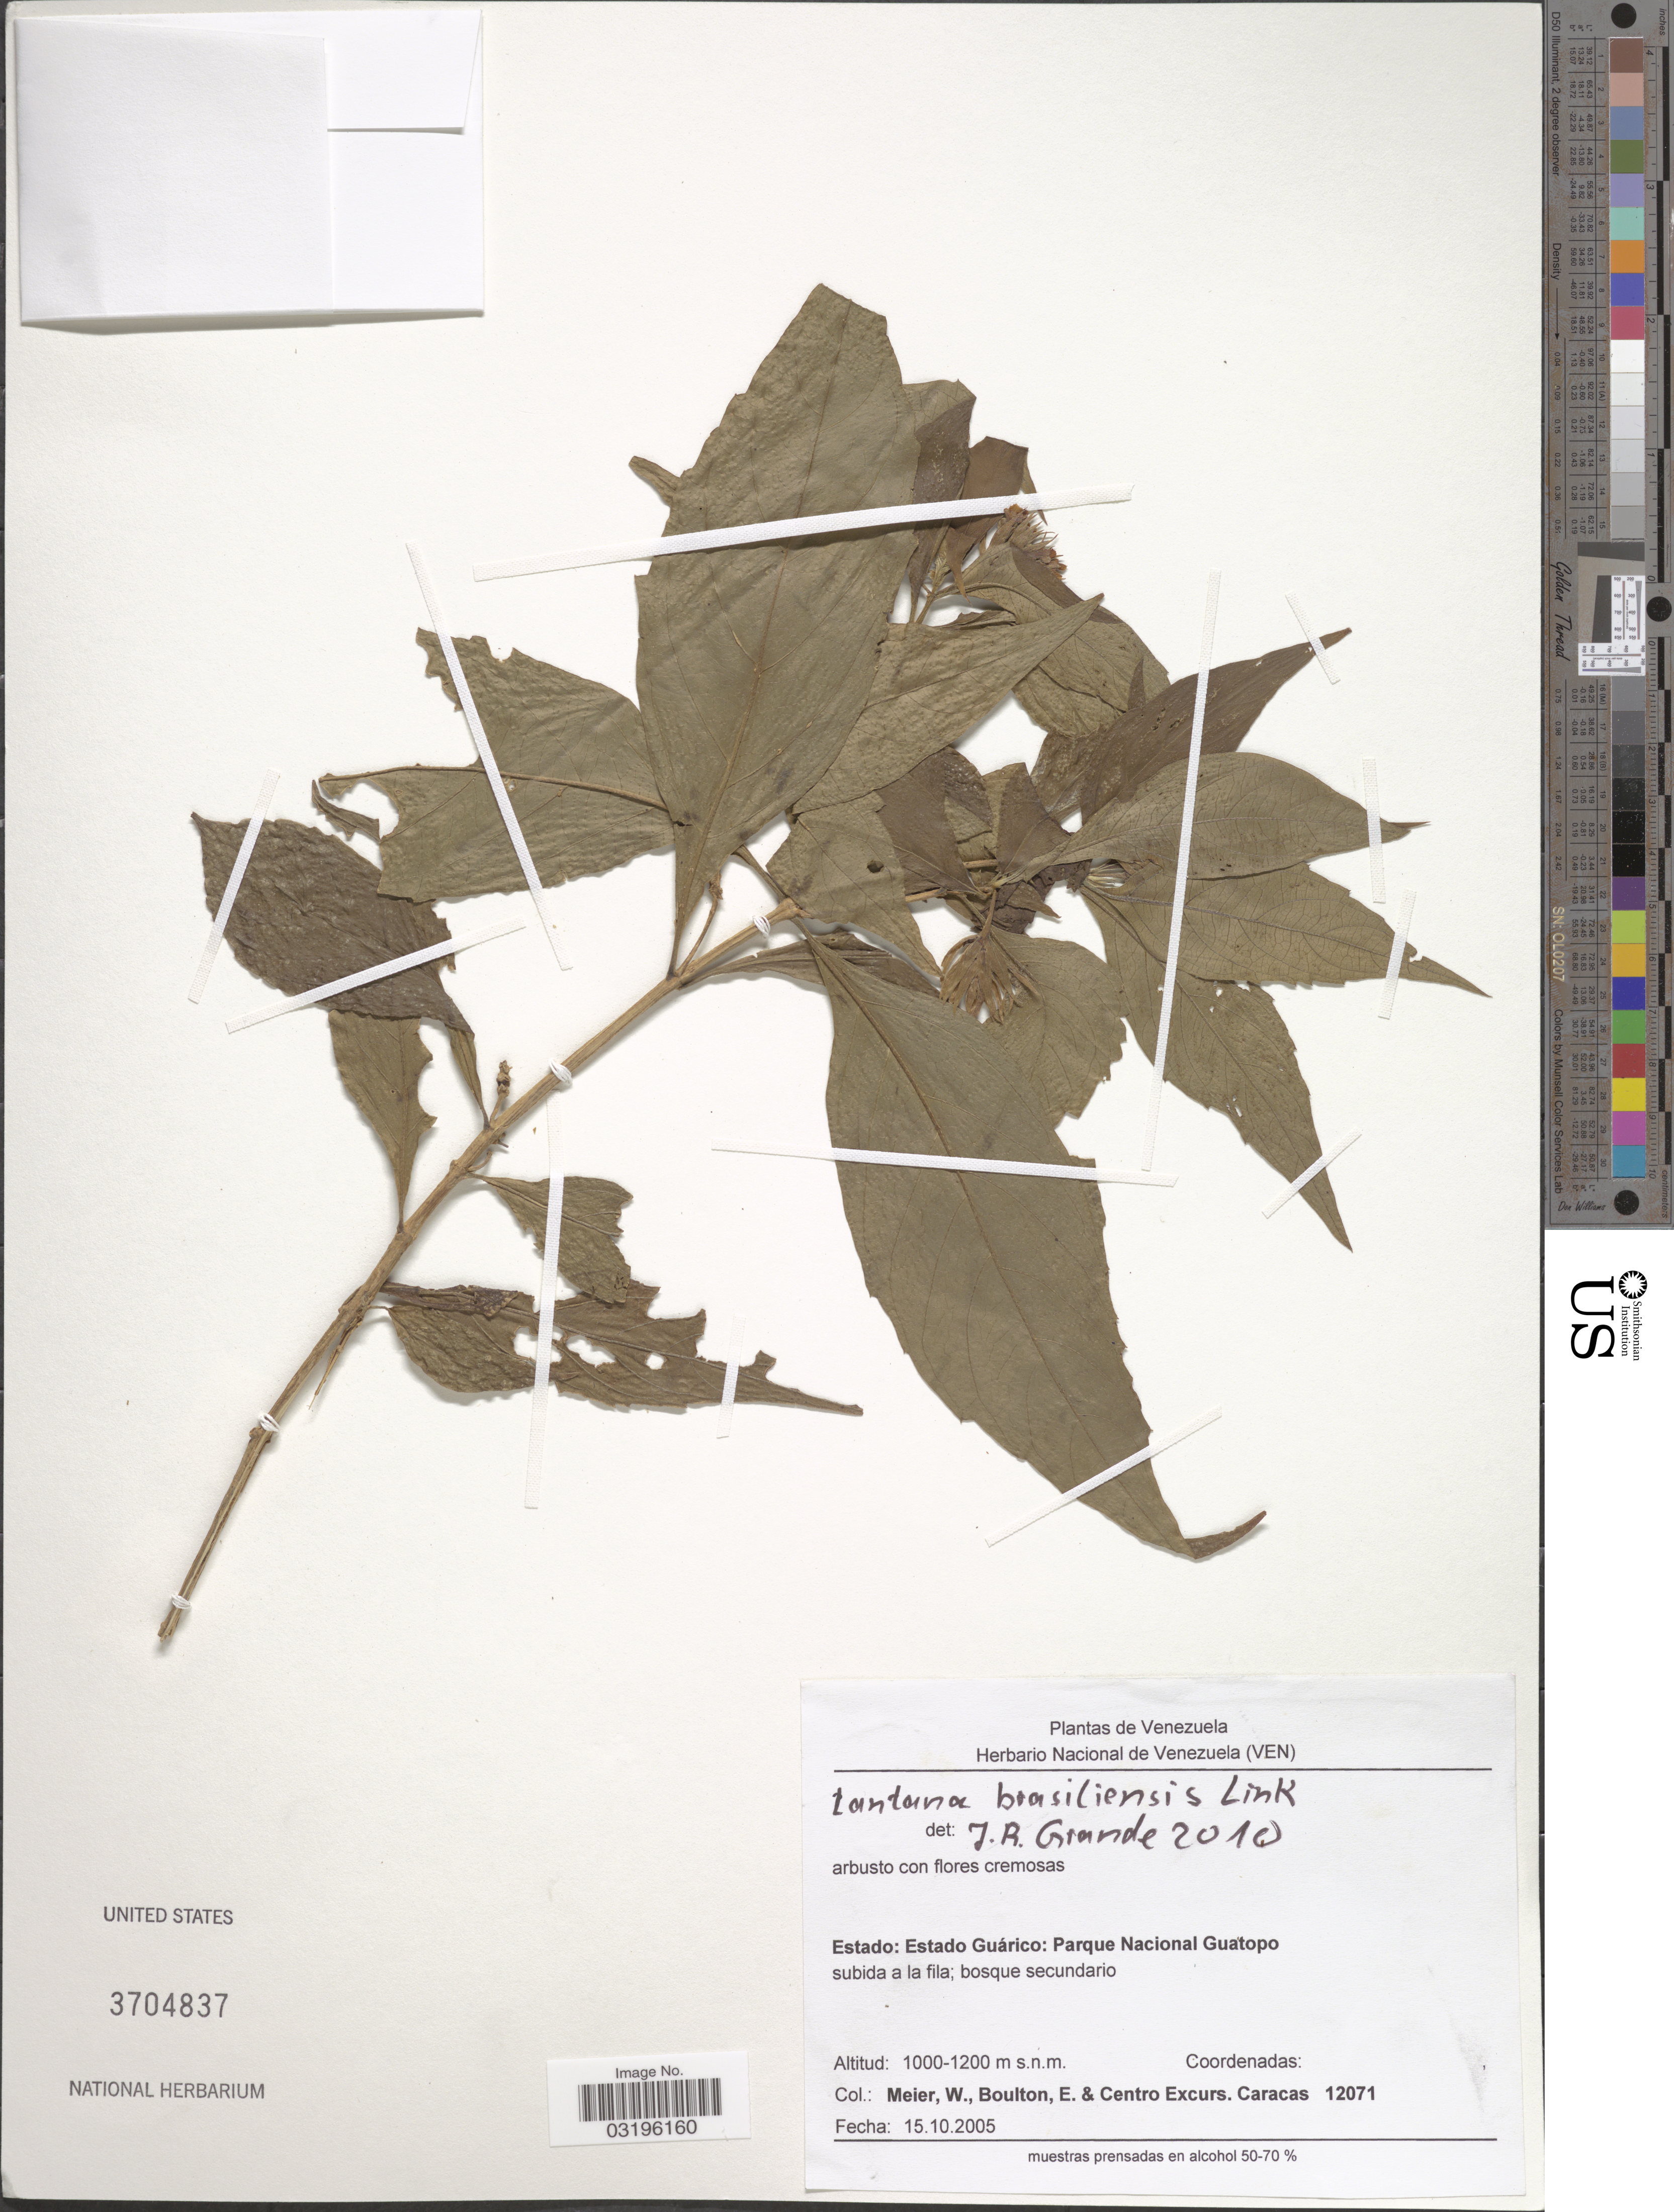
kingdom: Plantae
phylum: Tracheophyta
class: Magnoliopsida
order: Lamiales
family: Verbenaceae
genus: Lantana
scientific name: Lantana brasiliensis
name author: Link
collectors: W. Meier, E. Boulton & Centro Excurs. Caracas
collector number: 12071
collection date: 2005-10-15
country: Venezuela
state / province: Guárico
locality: Parque Nacional Guatopo.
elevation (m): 1000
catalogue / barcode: US 3704837